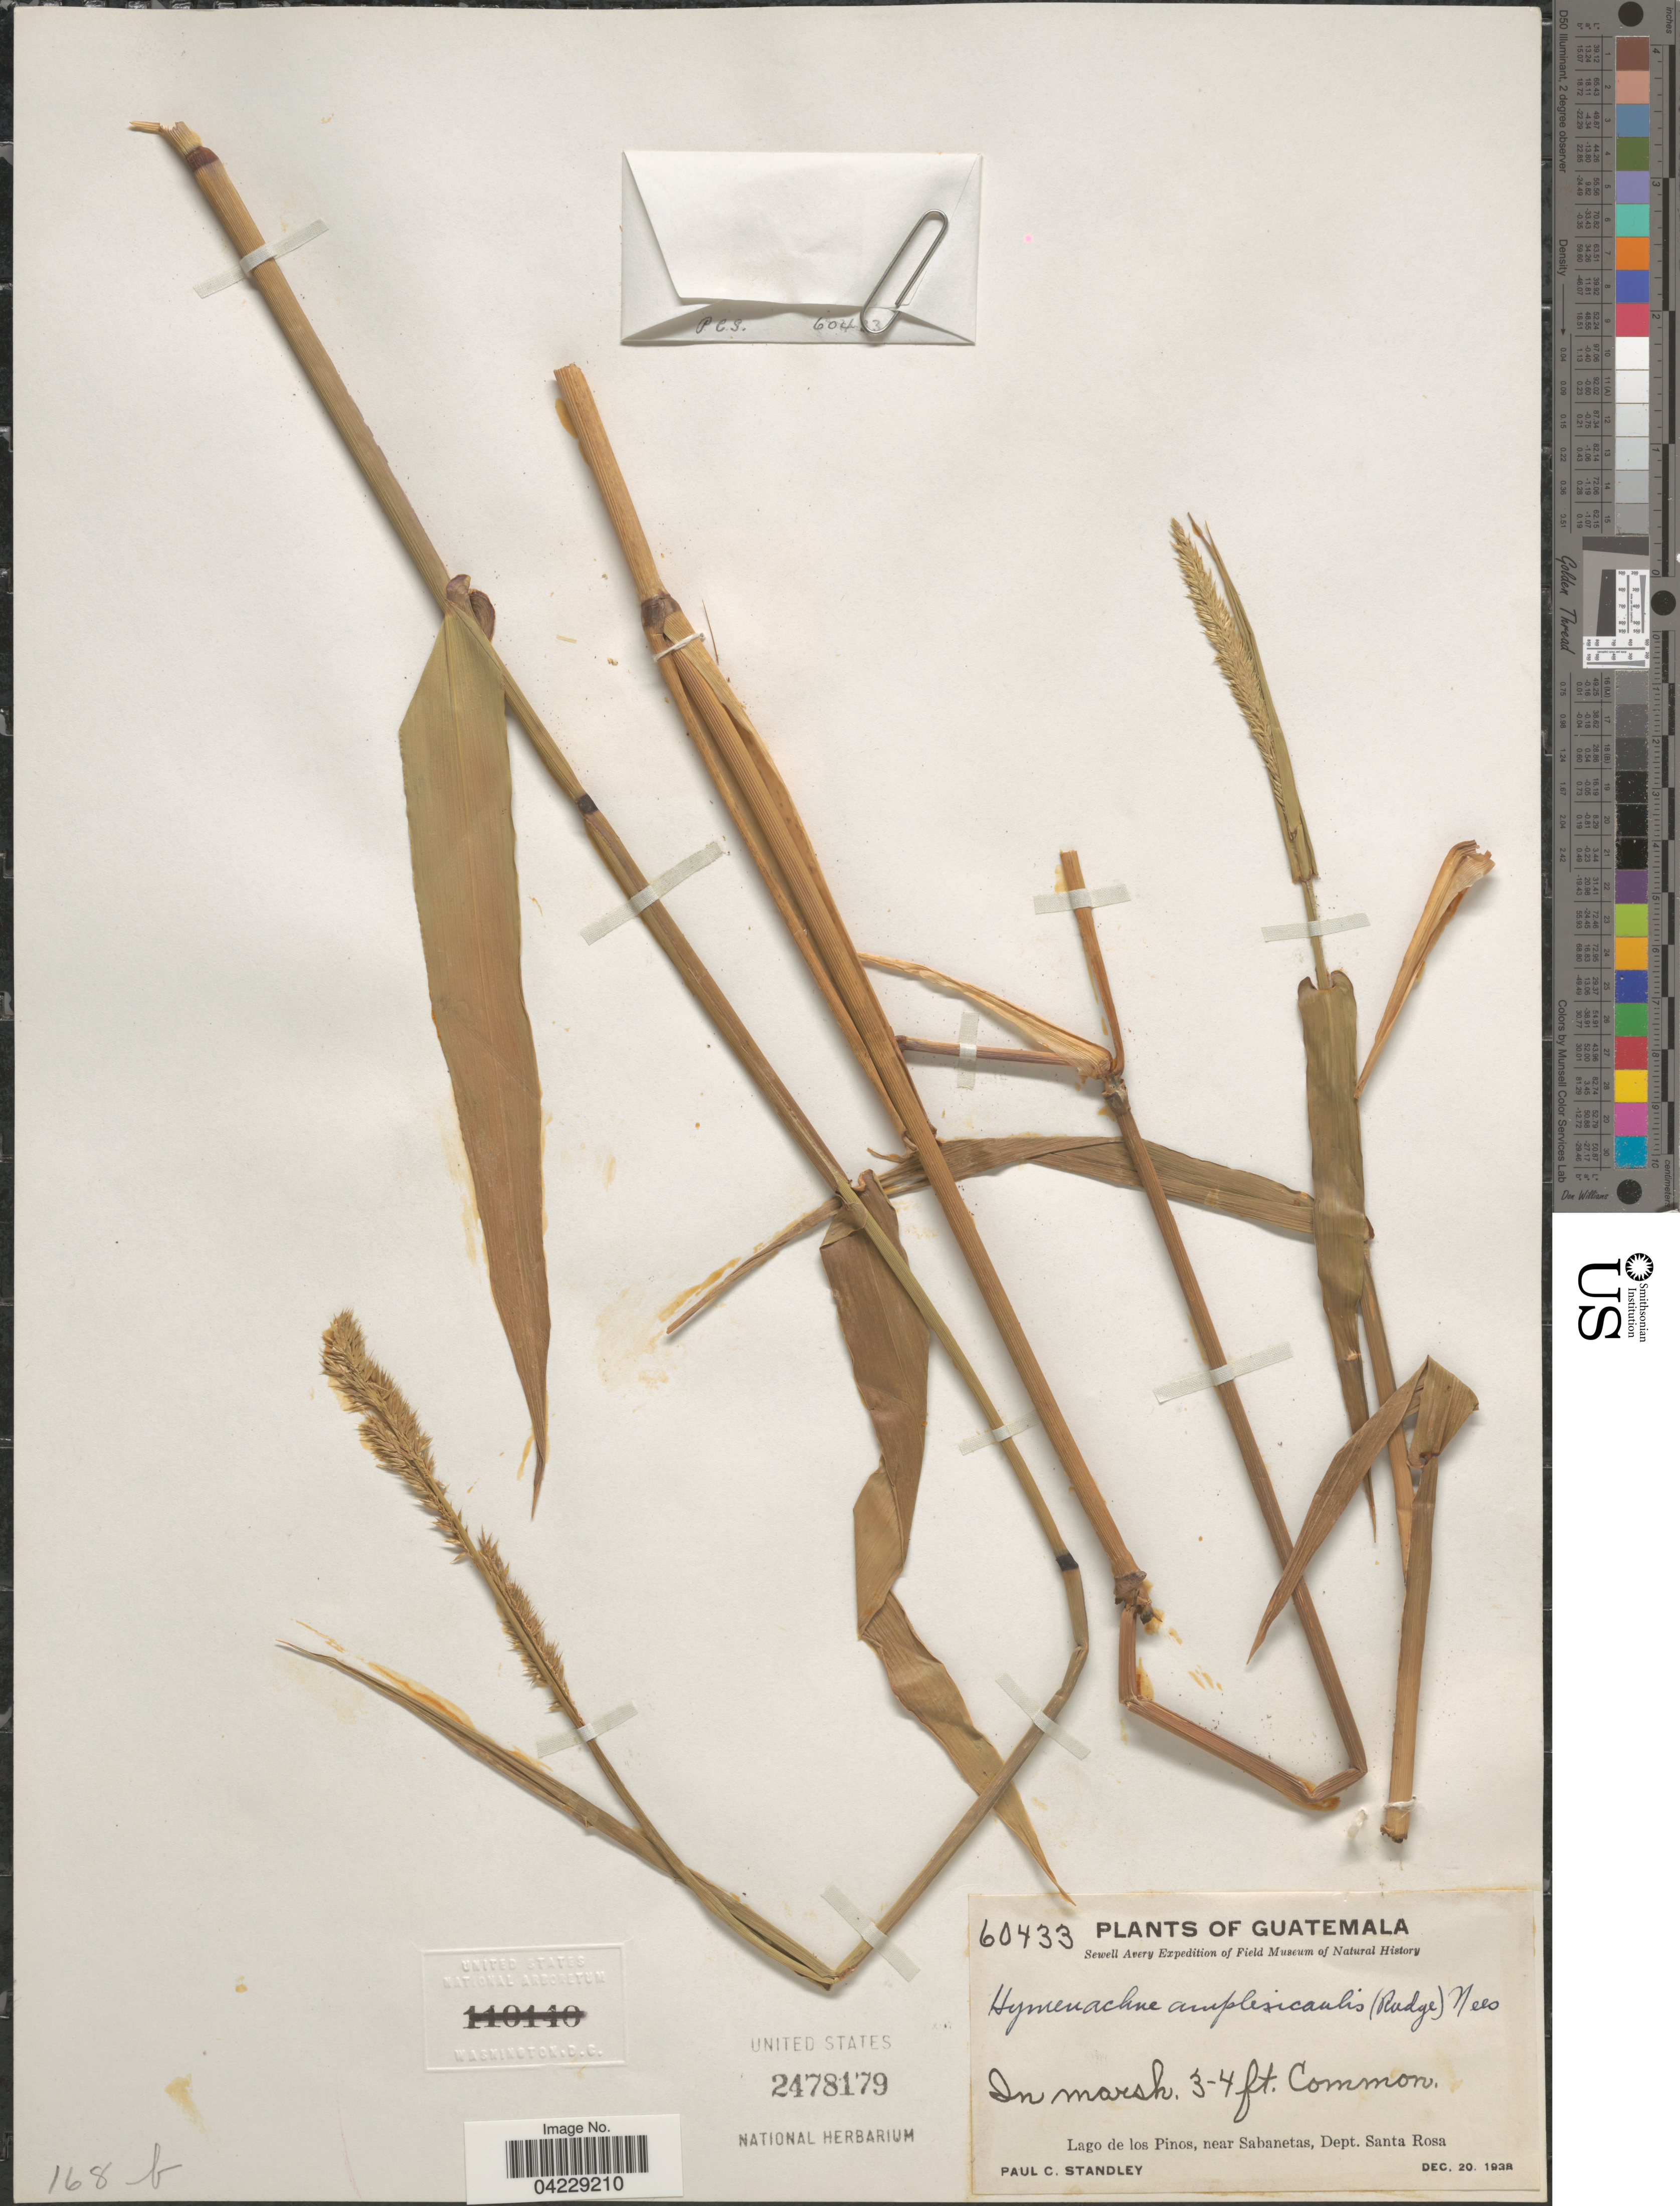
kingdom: Plantae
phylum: Tracheophyta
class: Liliopsida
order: Poales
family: Poaceae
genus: Hymenachne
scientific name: Hymenachne amplexicaulis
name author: (Rudge) Nees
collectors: P. C. Standley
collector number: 60433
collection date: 1938-12-20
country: Guatemala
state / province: Santa Rosa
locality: Sewell Avery Expedition. Lago de los Pinos, near Sabanetas, Dept. Santa Rosa.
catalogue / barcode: US 2478179